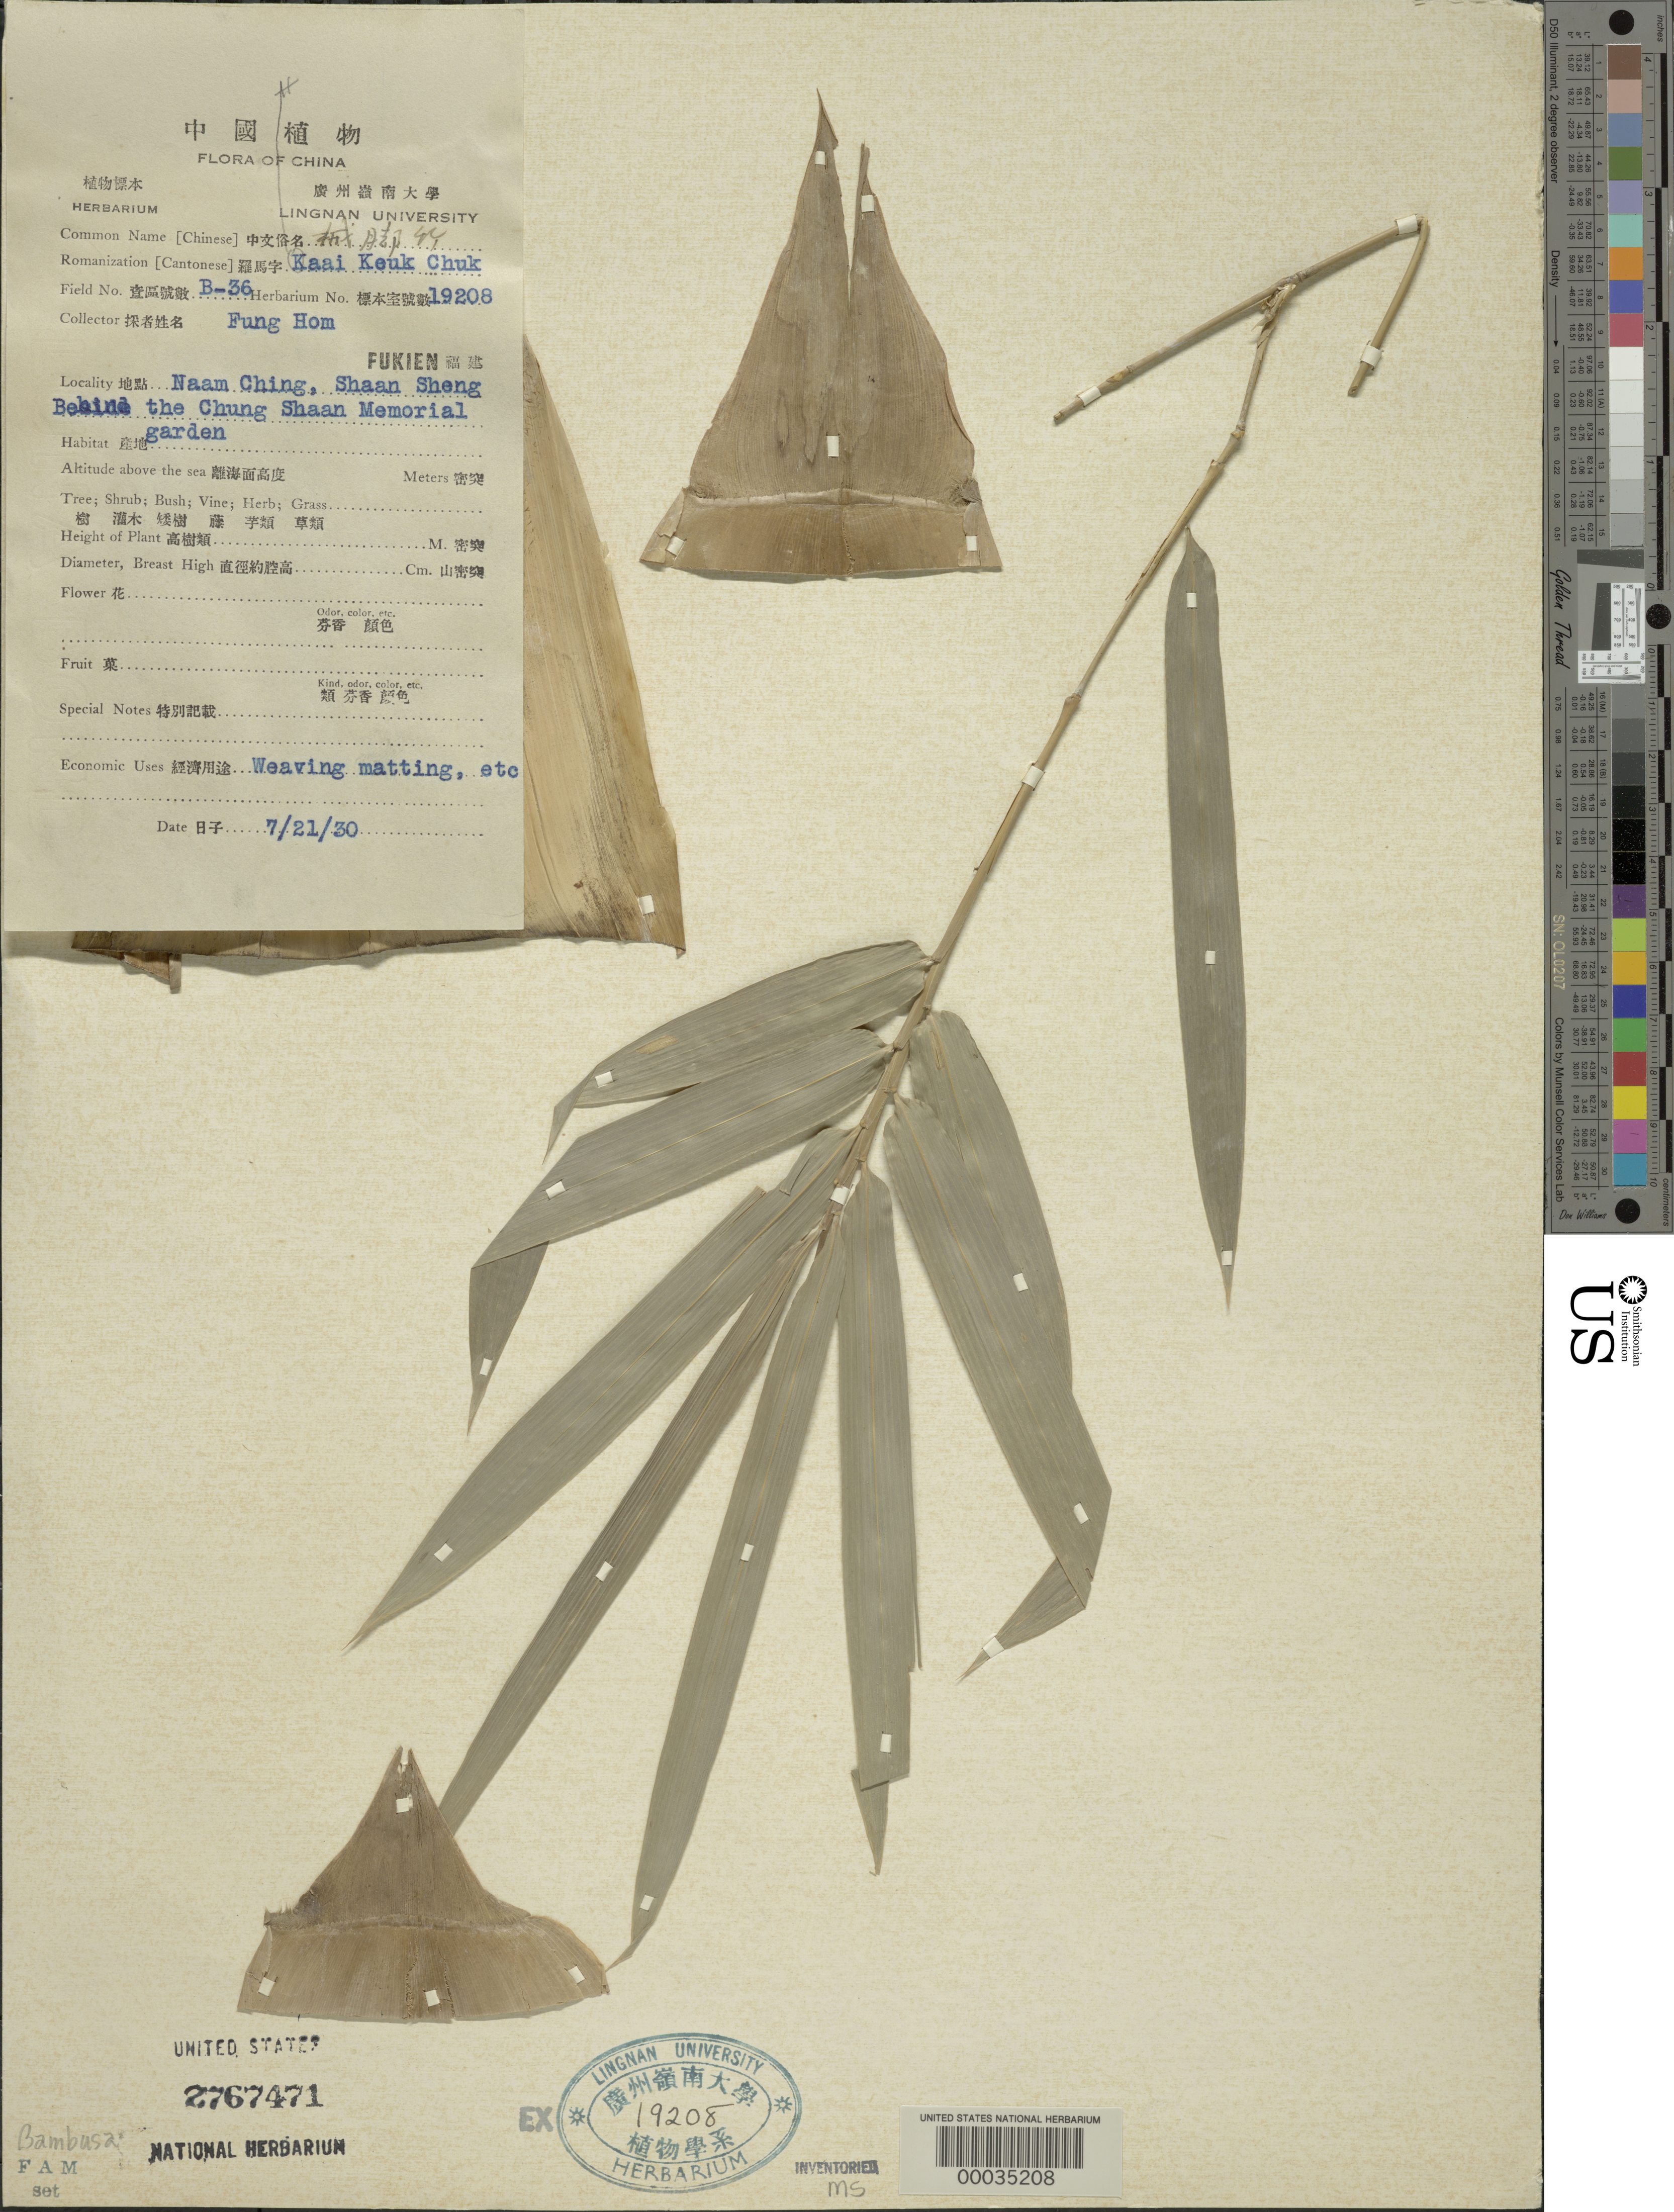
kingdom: Plantae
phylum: Tracheophyta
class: Liliopsida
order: Poales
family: Poaceae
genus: Bambusa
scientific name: Bambusa sp.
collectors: H. L. Fung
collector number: B-36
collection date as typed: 21 Jul 1930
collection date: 1930-07-21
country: China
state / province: Fujian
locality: Naam ching, shaan sheng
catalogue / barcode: US 2767471